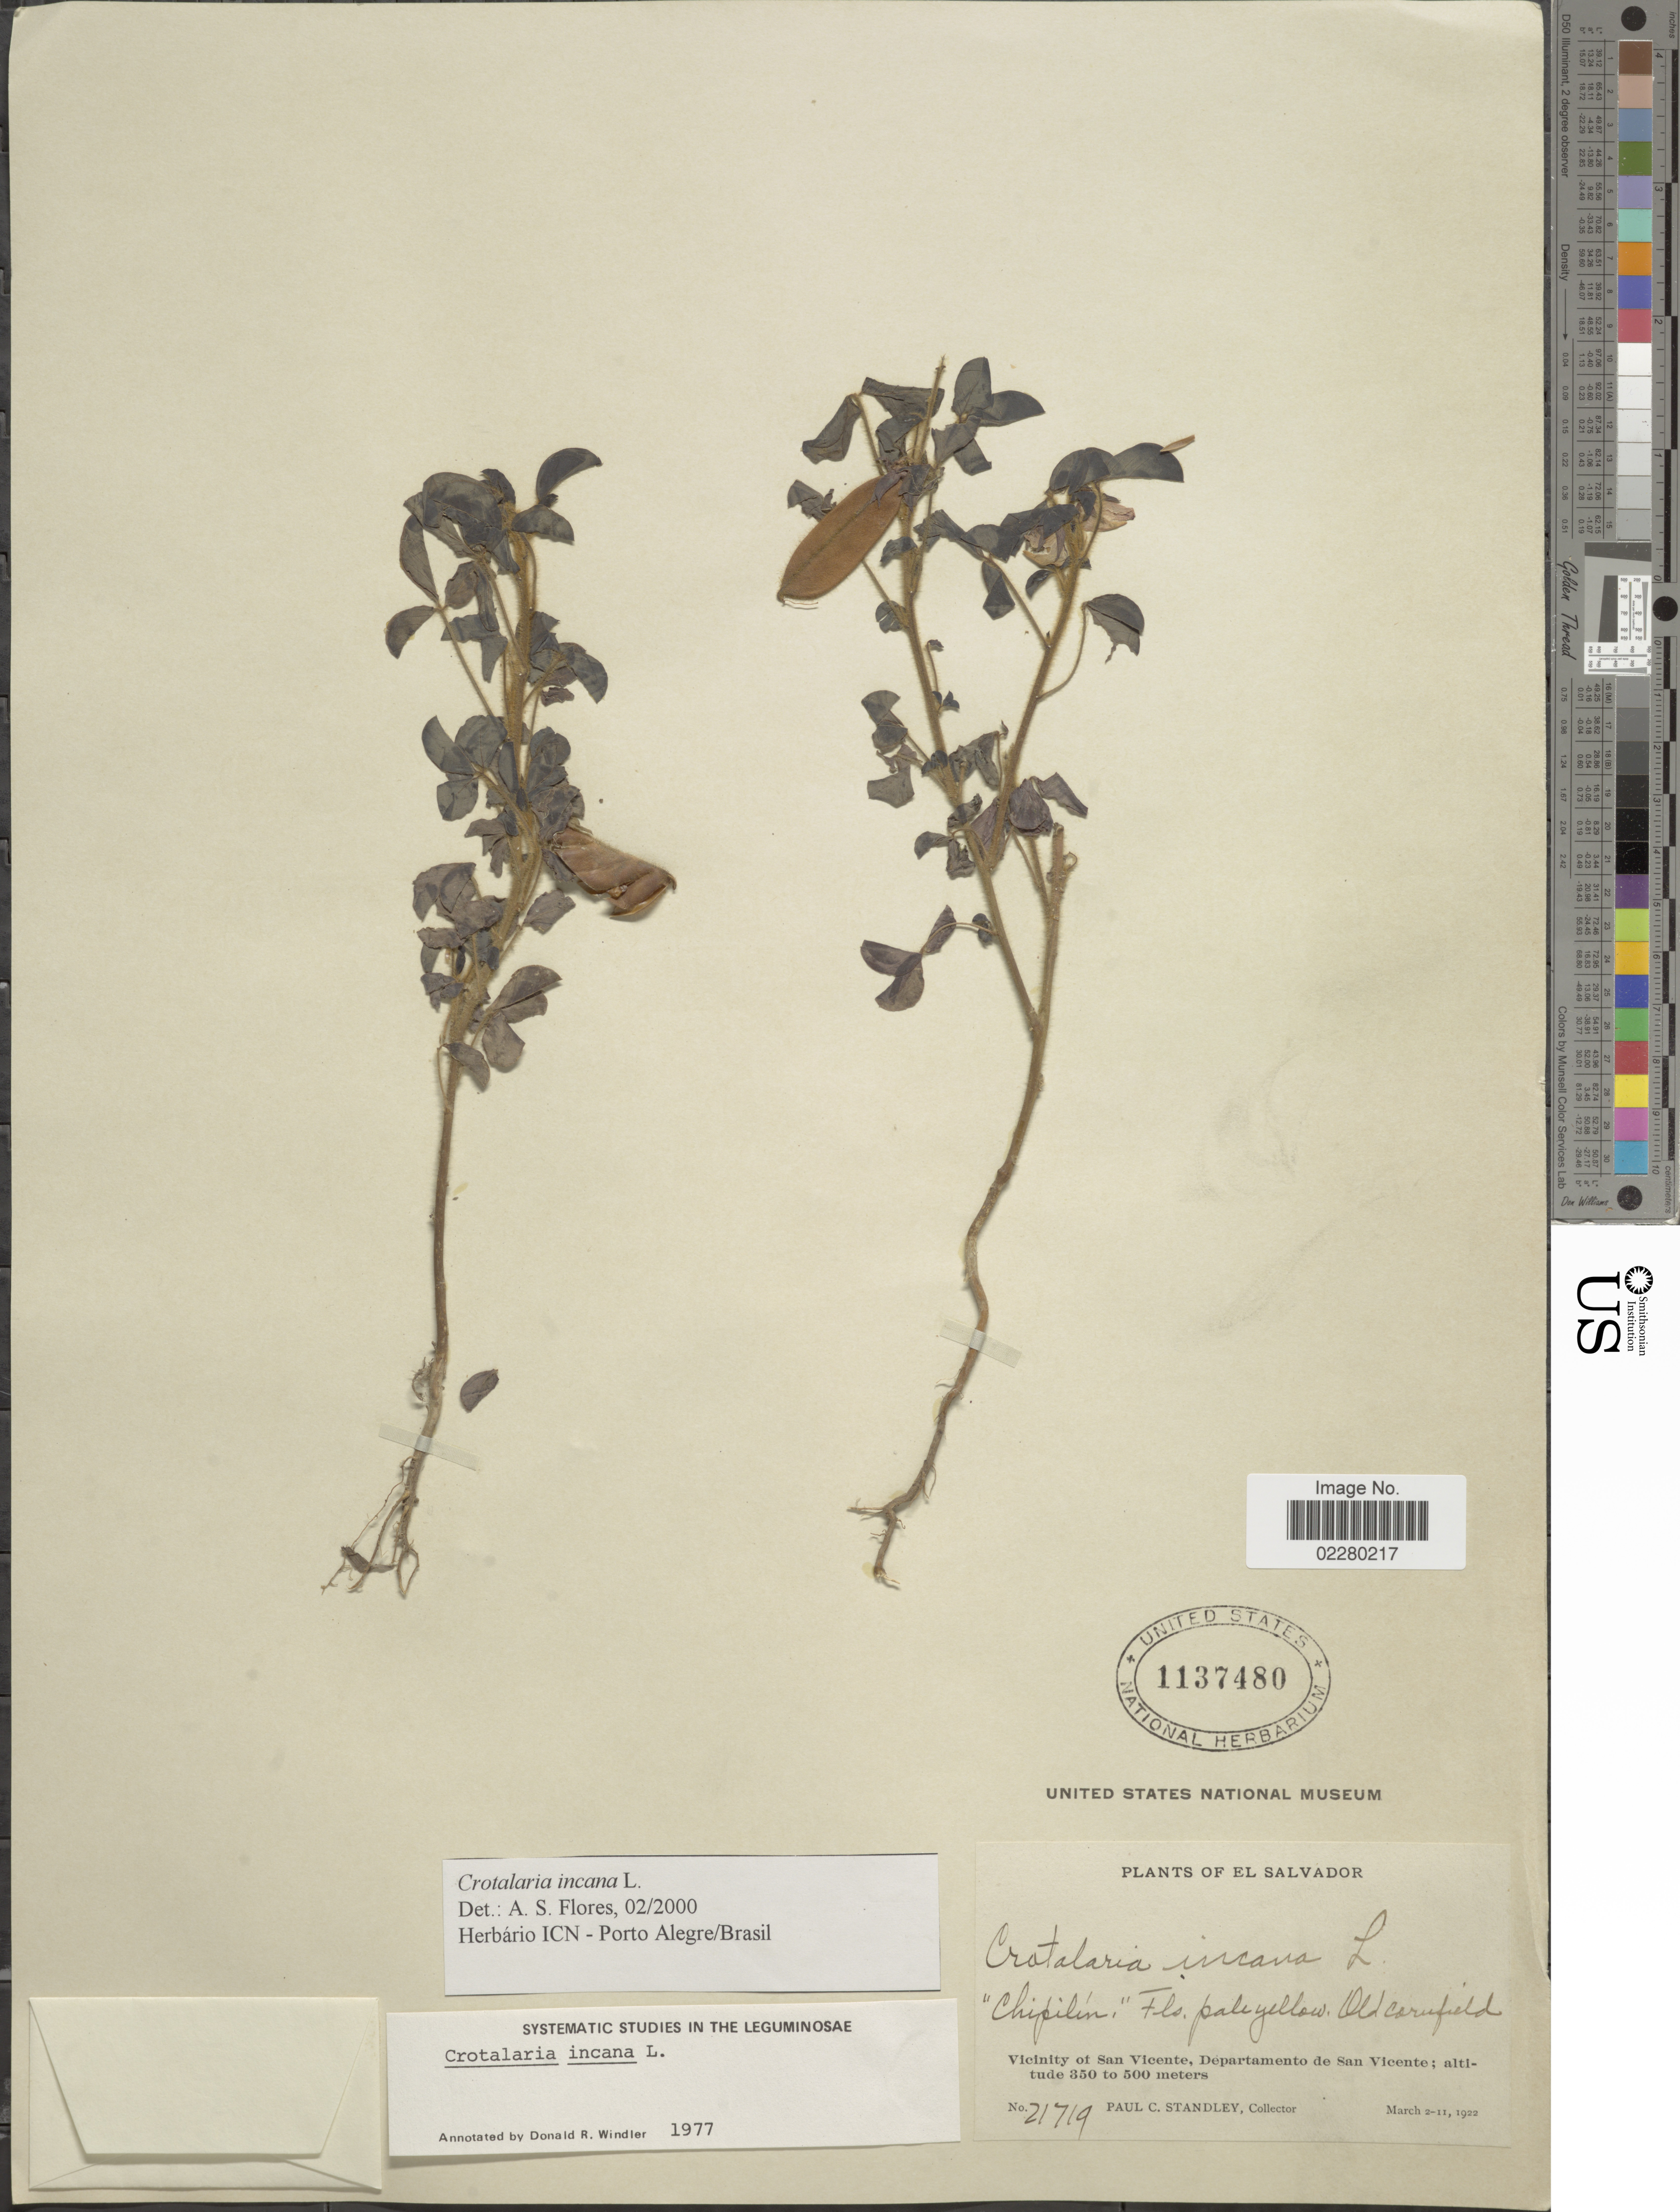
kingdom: Plantae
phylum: Tracheophyta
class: Magnoliopsida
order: Fabales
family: Fabaceae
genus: Crotalaria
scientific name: Crotalaria incana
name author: L.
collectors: P. C. Standley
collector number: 21719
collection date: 1922-03-02/1922-03-11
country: El Salvador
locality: Vicinity of San Vicente, Departamento de San Vicente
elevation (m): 350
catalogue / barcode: US 1137480